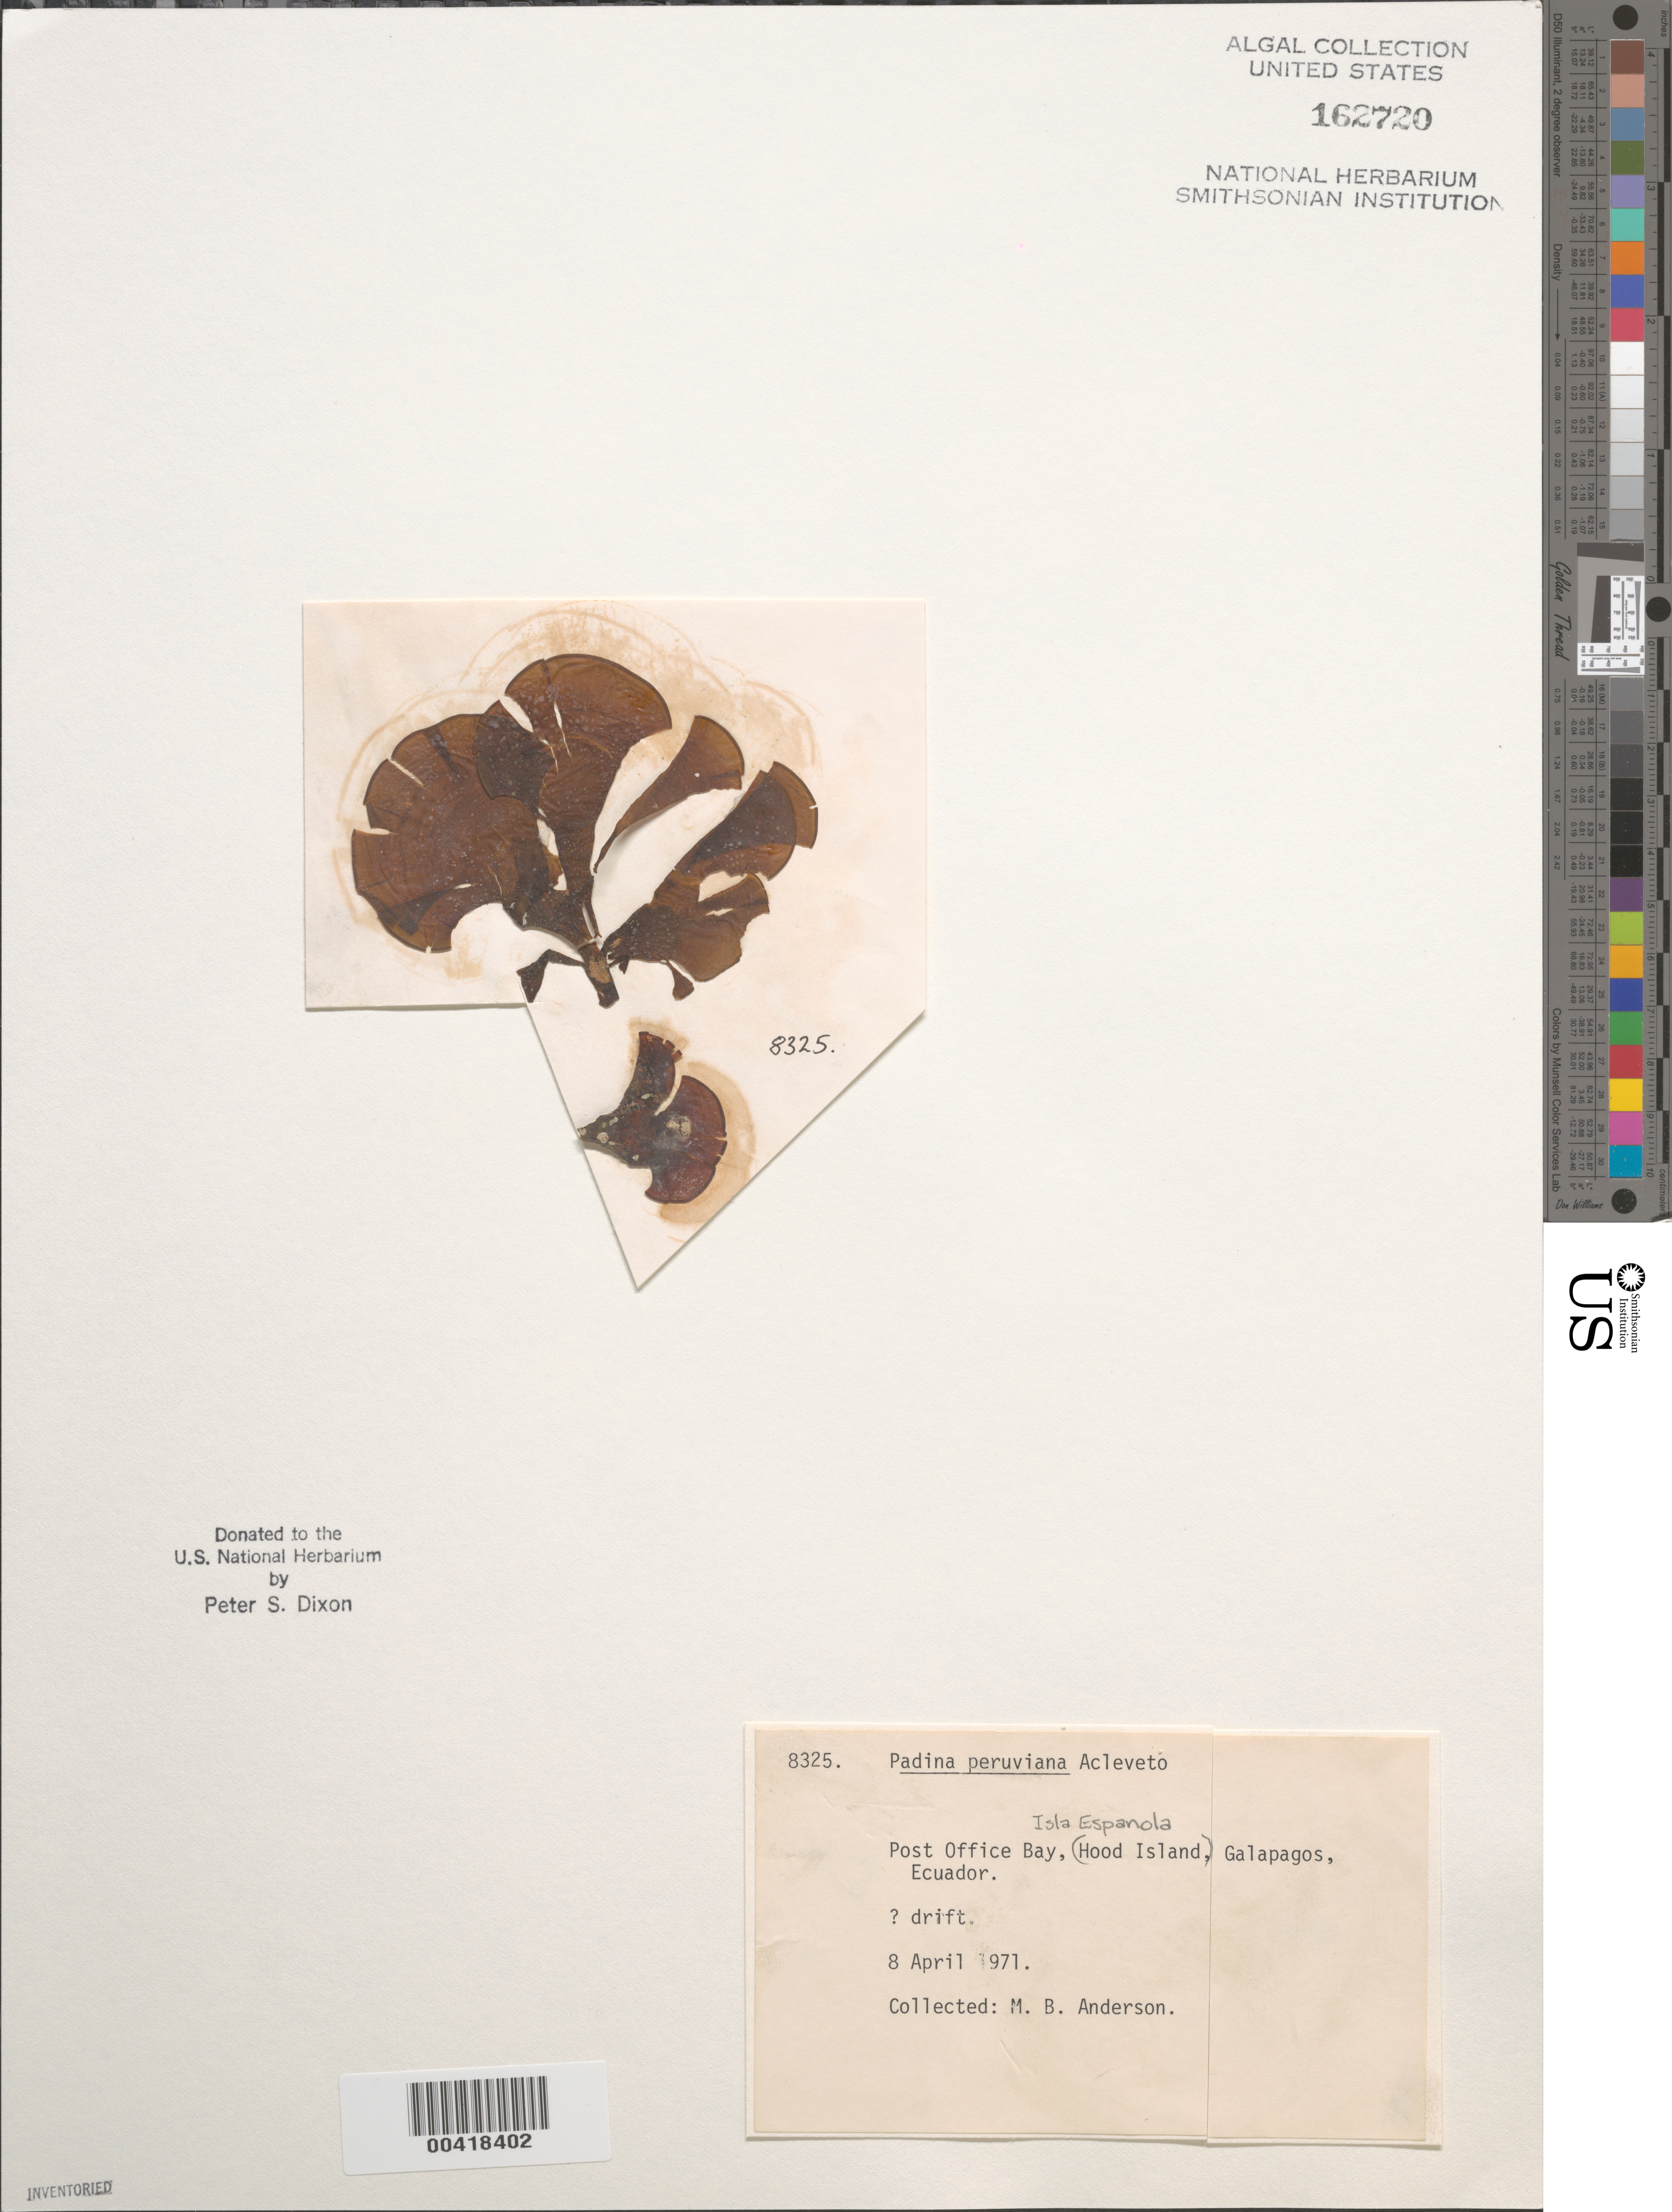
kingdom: Chromista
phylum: Ochrophyta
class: Phaeophyceae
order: Dictyotales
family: Dictyotaceae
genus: Padina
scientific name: Padina peruviana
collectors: M. B. Anderson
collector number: PSD 8325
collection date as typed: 08 Apr 1971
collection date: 1971-04-08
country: Ecuador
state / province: Colón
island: Española [Hood]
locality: Post of Fice Bay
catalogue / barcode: US 162720